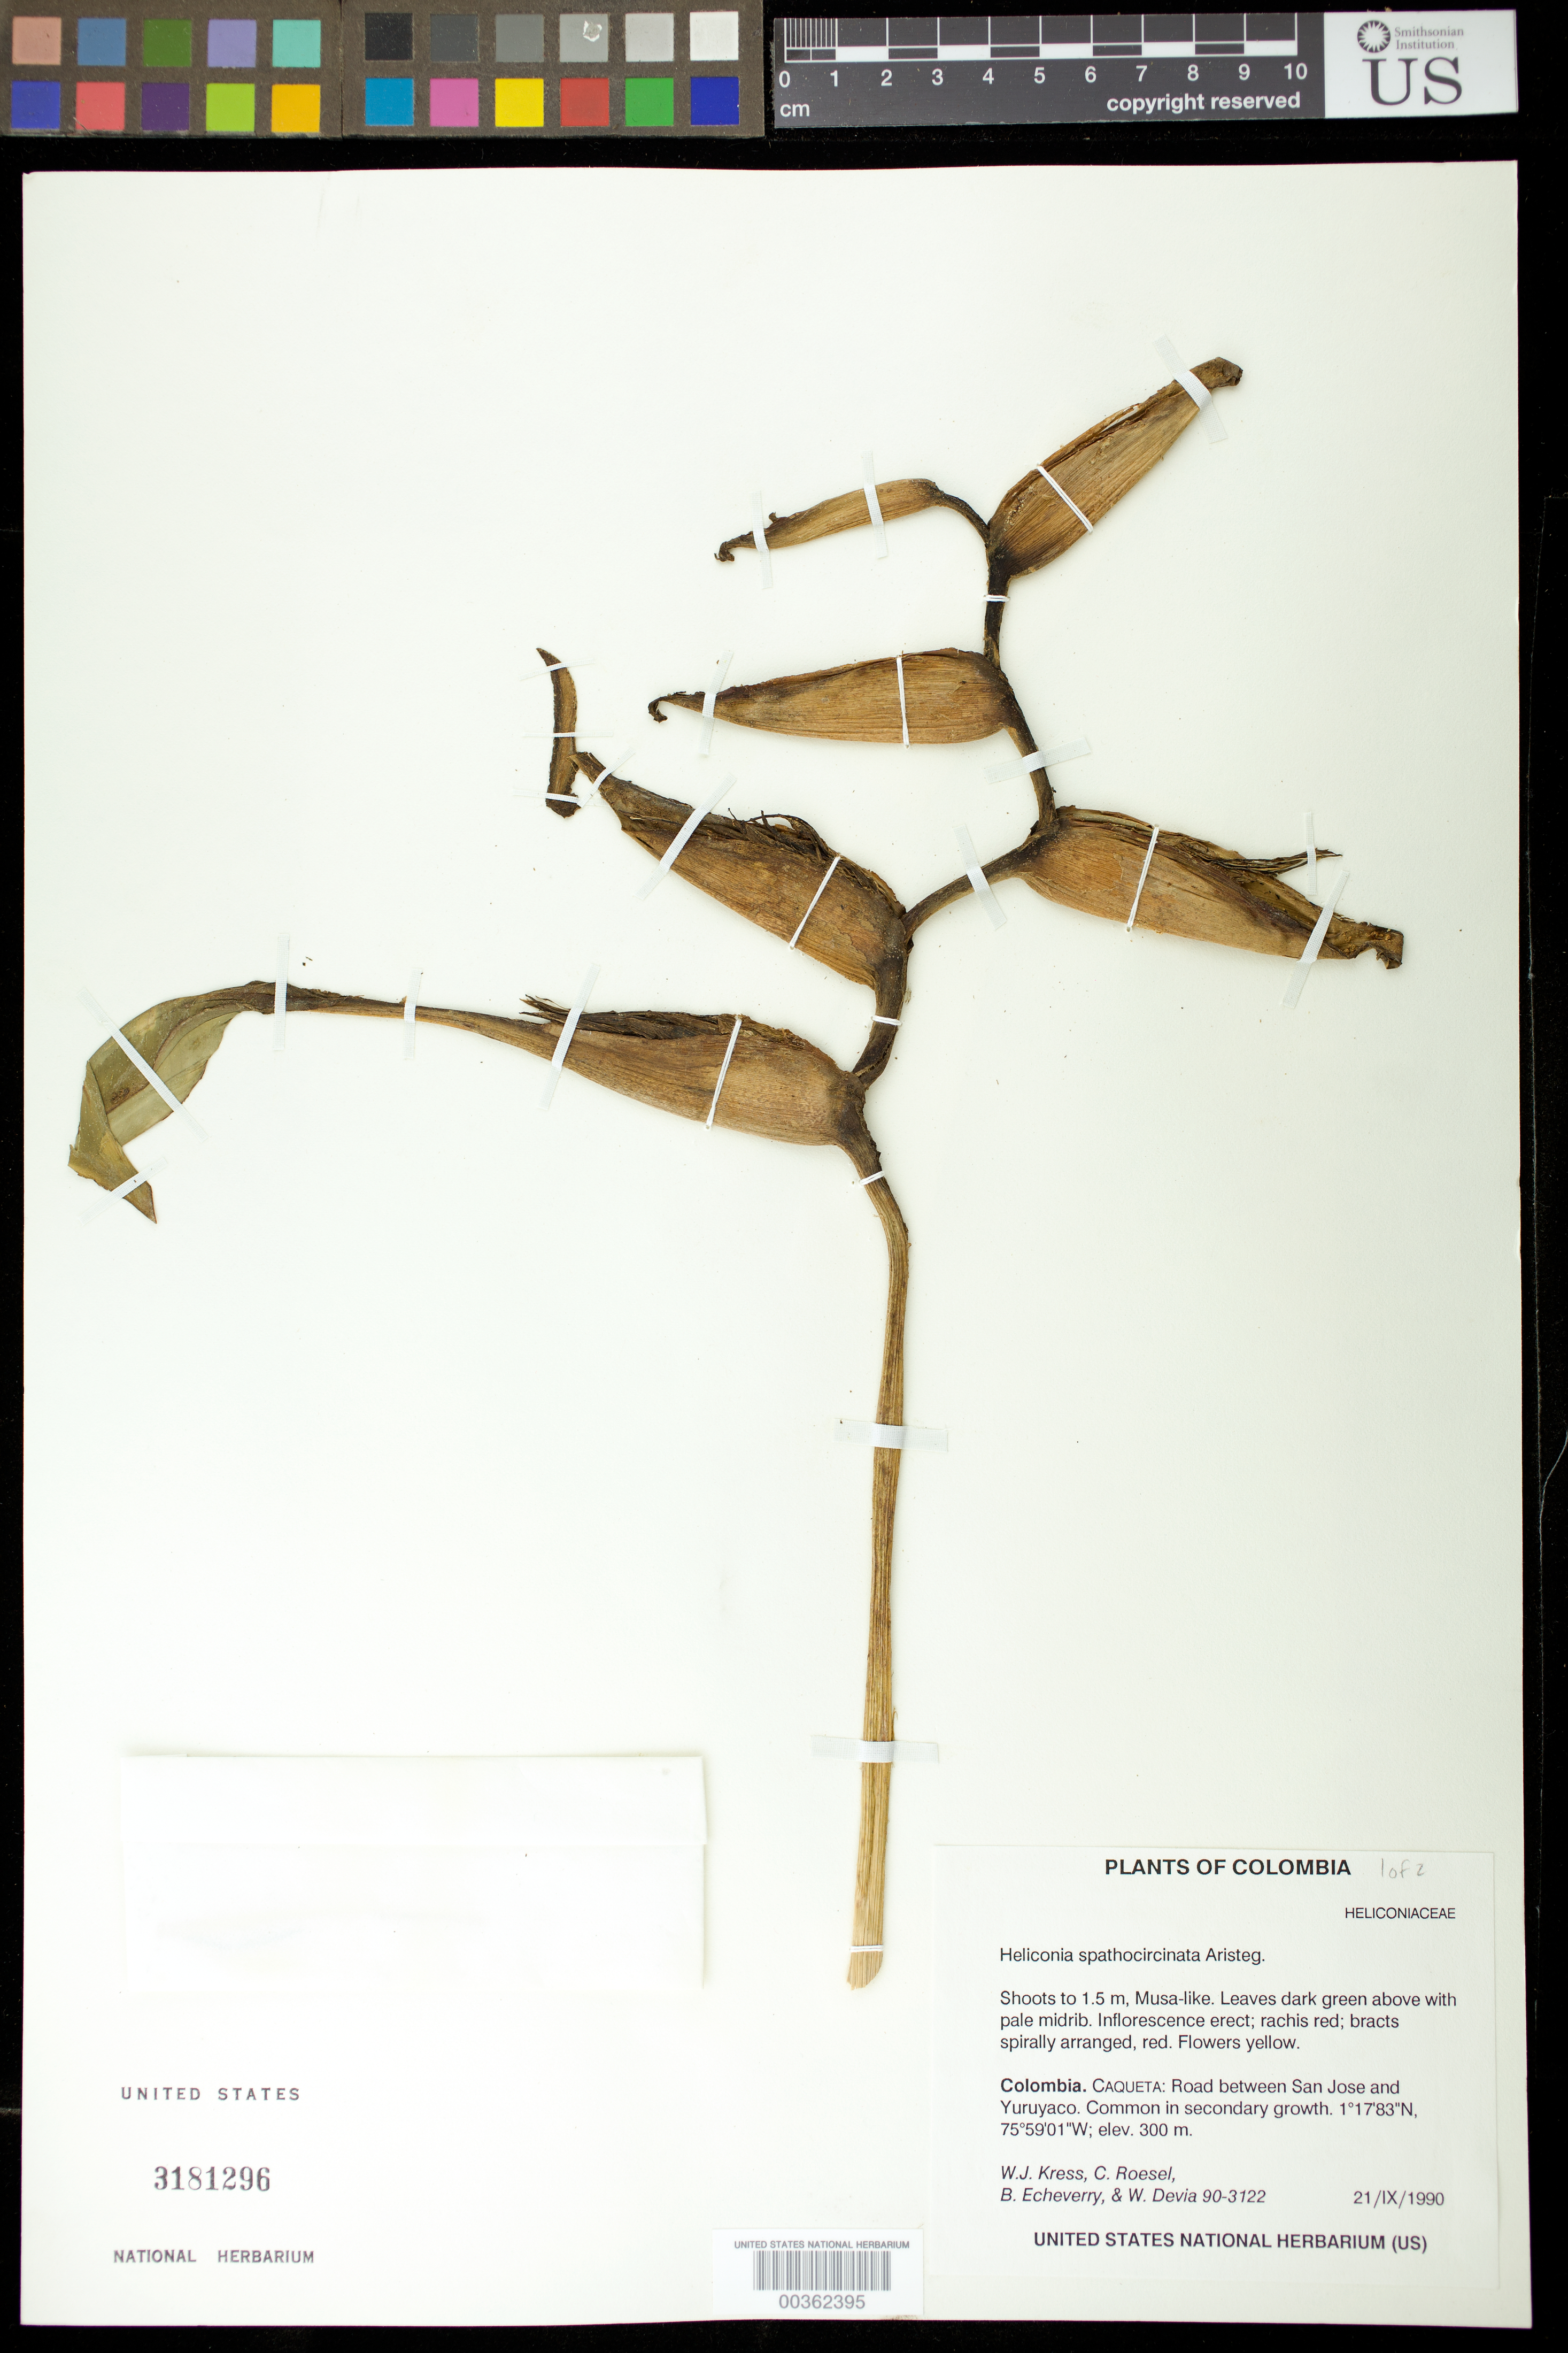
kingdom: Plantae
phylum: Tracheophyta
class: Liliopsida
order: Zingiberales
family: Heliconiaceae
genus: Heliconia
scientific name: Heliconia spathocircinata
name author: Aristeg.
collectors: W. J. Kress, C. S. Roesel, B. Echeverry & W. Devia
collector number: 90-3122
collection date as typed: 21 Sep 1990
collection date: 1990-09-21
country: Colombia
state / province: Caquetá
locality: Rd between San Jose and Yuruyaco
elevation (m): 300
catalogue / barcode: US 3181296